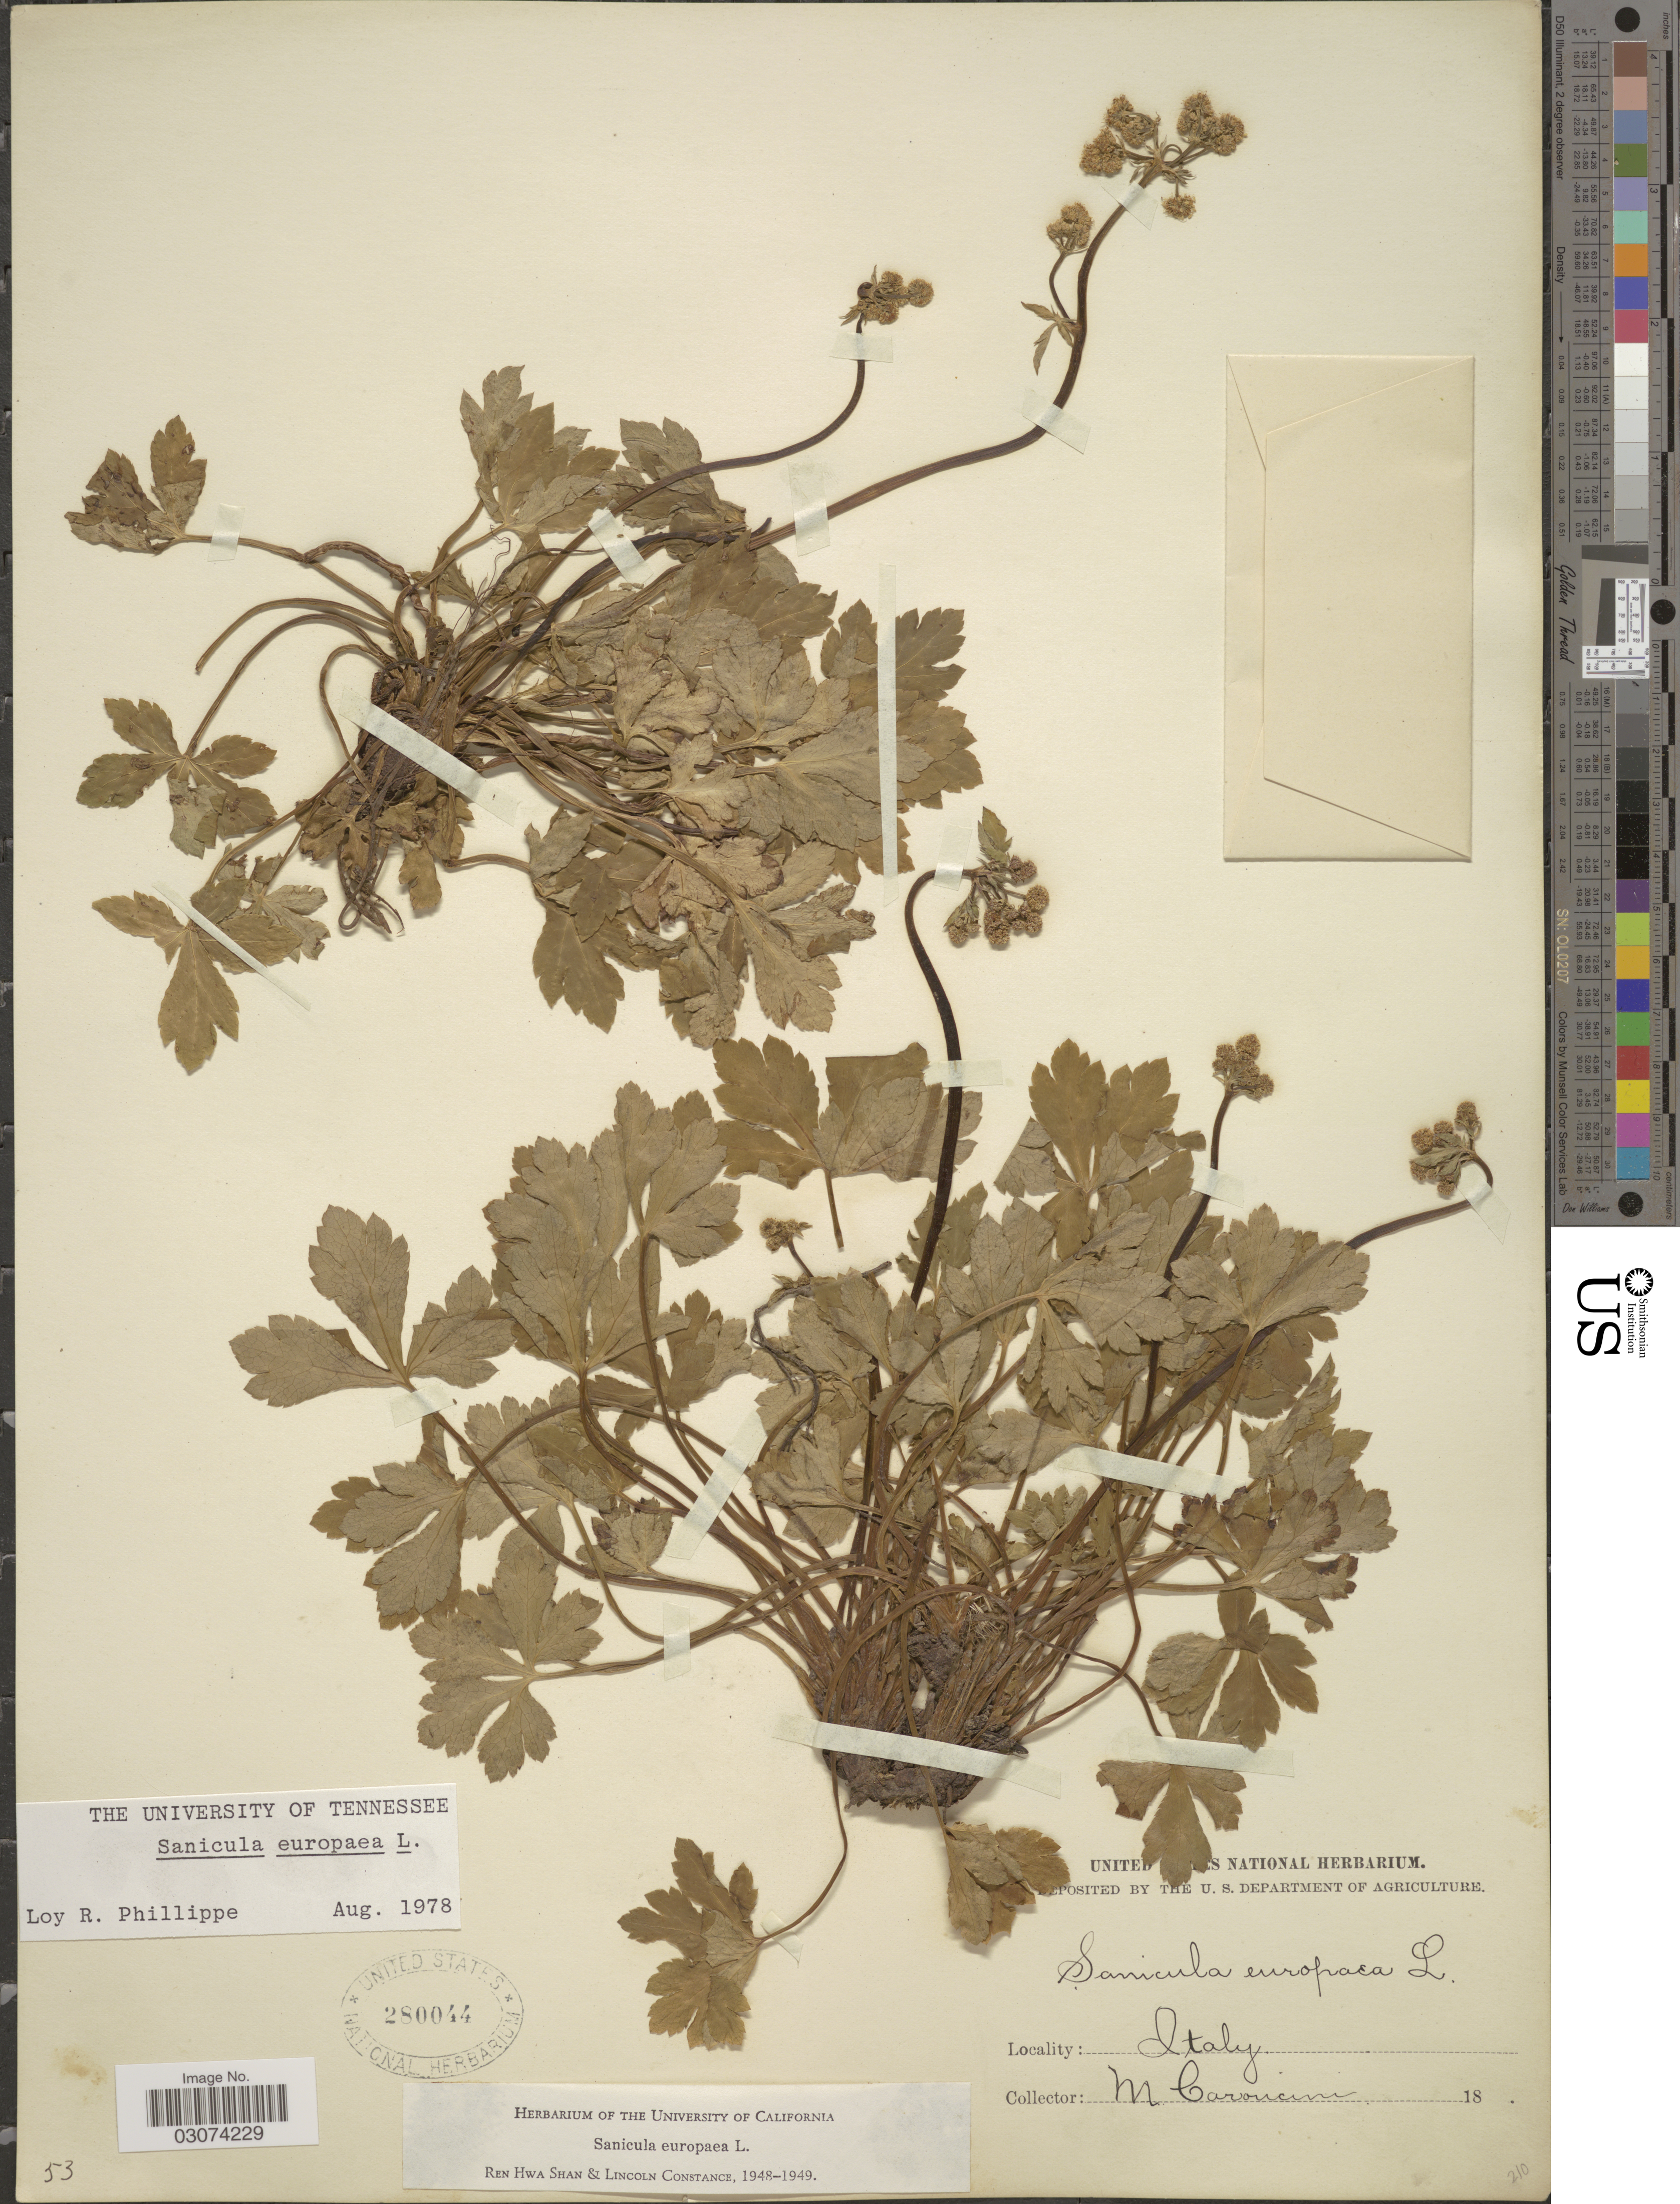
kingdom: Plantae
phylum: Tracheophyta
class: Magnoliopsida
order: Apiales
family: Apiaceae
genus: Sanicula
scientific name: Sanicula europaea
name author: L.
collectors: M. Caroncini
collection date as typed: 18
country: Italy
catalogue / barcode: US 280044